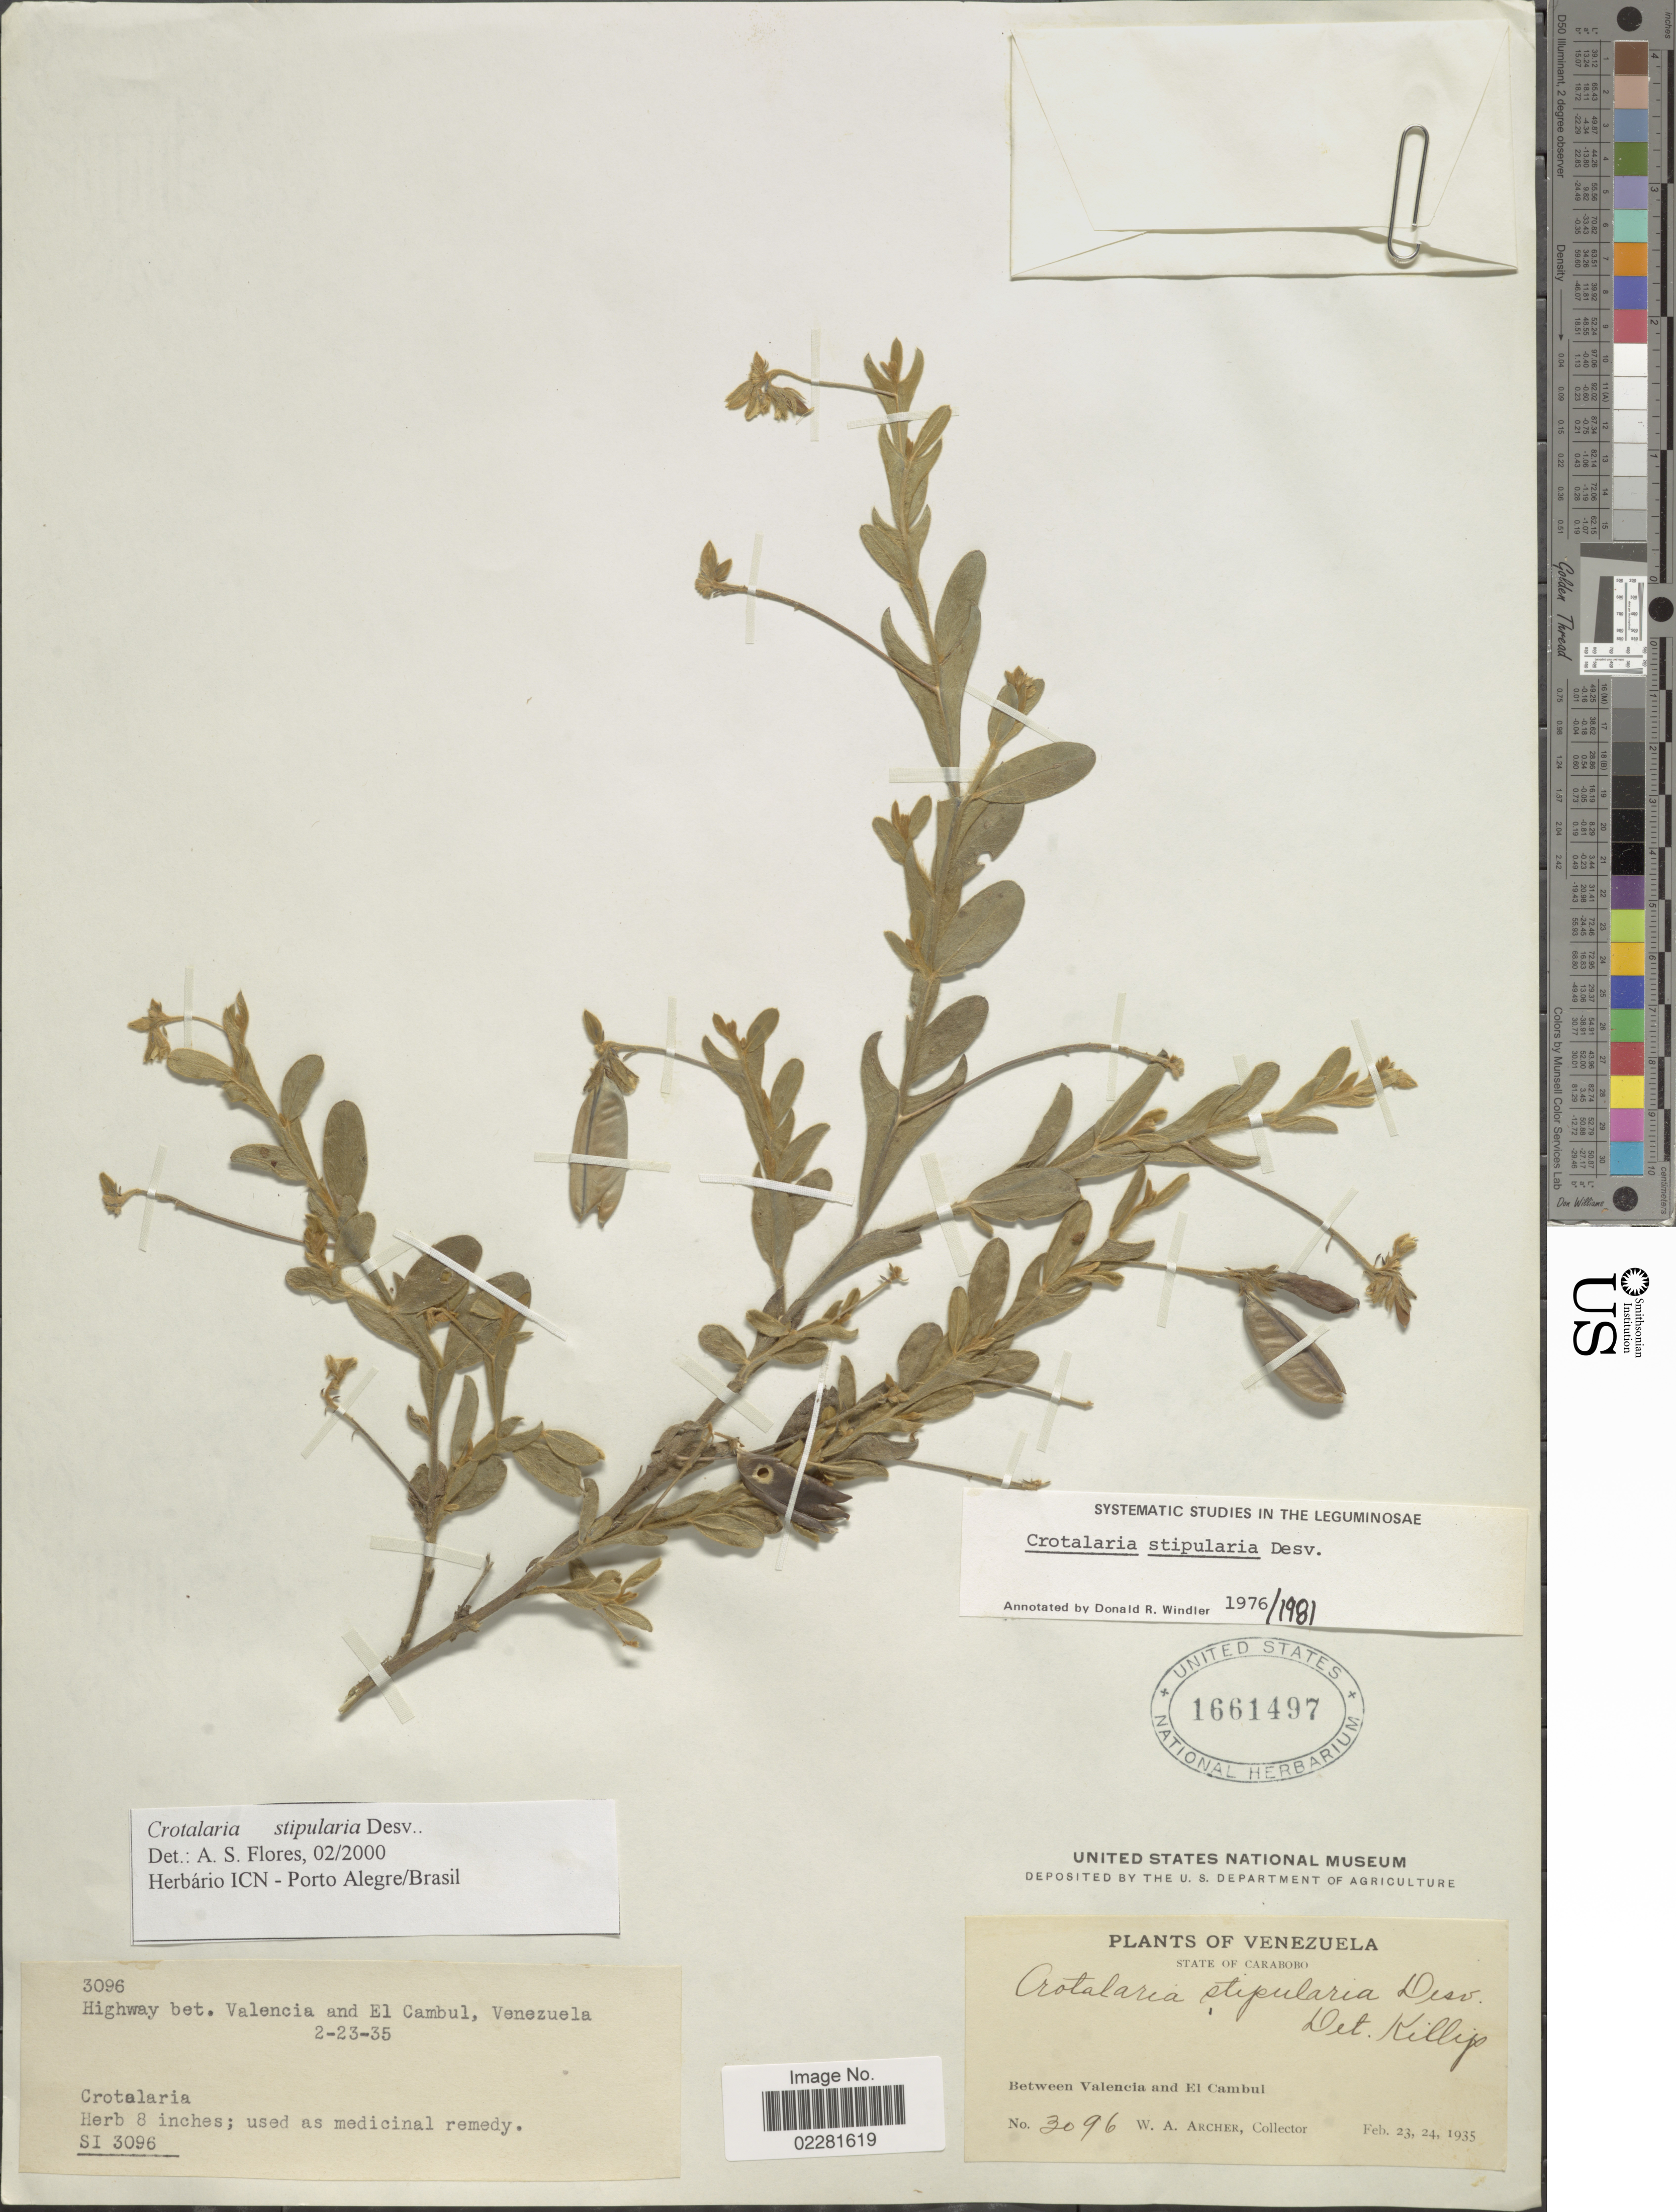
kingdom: Plantae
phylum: Tracheophyta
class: Magnoliopsida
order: Fabales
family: Fabaceae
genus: Crotalaria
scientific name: Crotalaria stipularia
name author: Desv.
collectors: W. A. Archer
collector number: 3096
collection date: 1935-02-23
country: Venezuela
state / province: Carabobo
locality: Highway between Valencia and El Cambul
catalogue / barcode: US 1661497